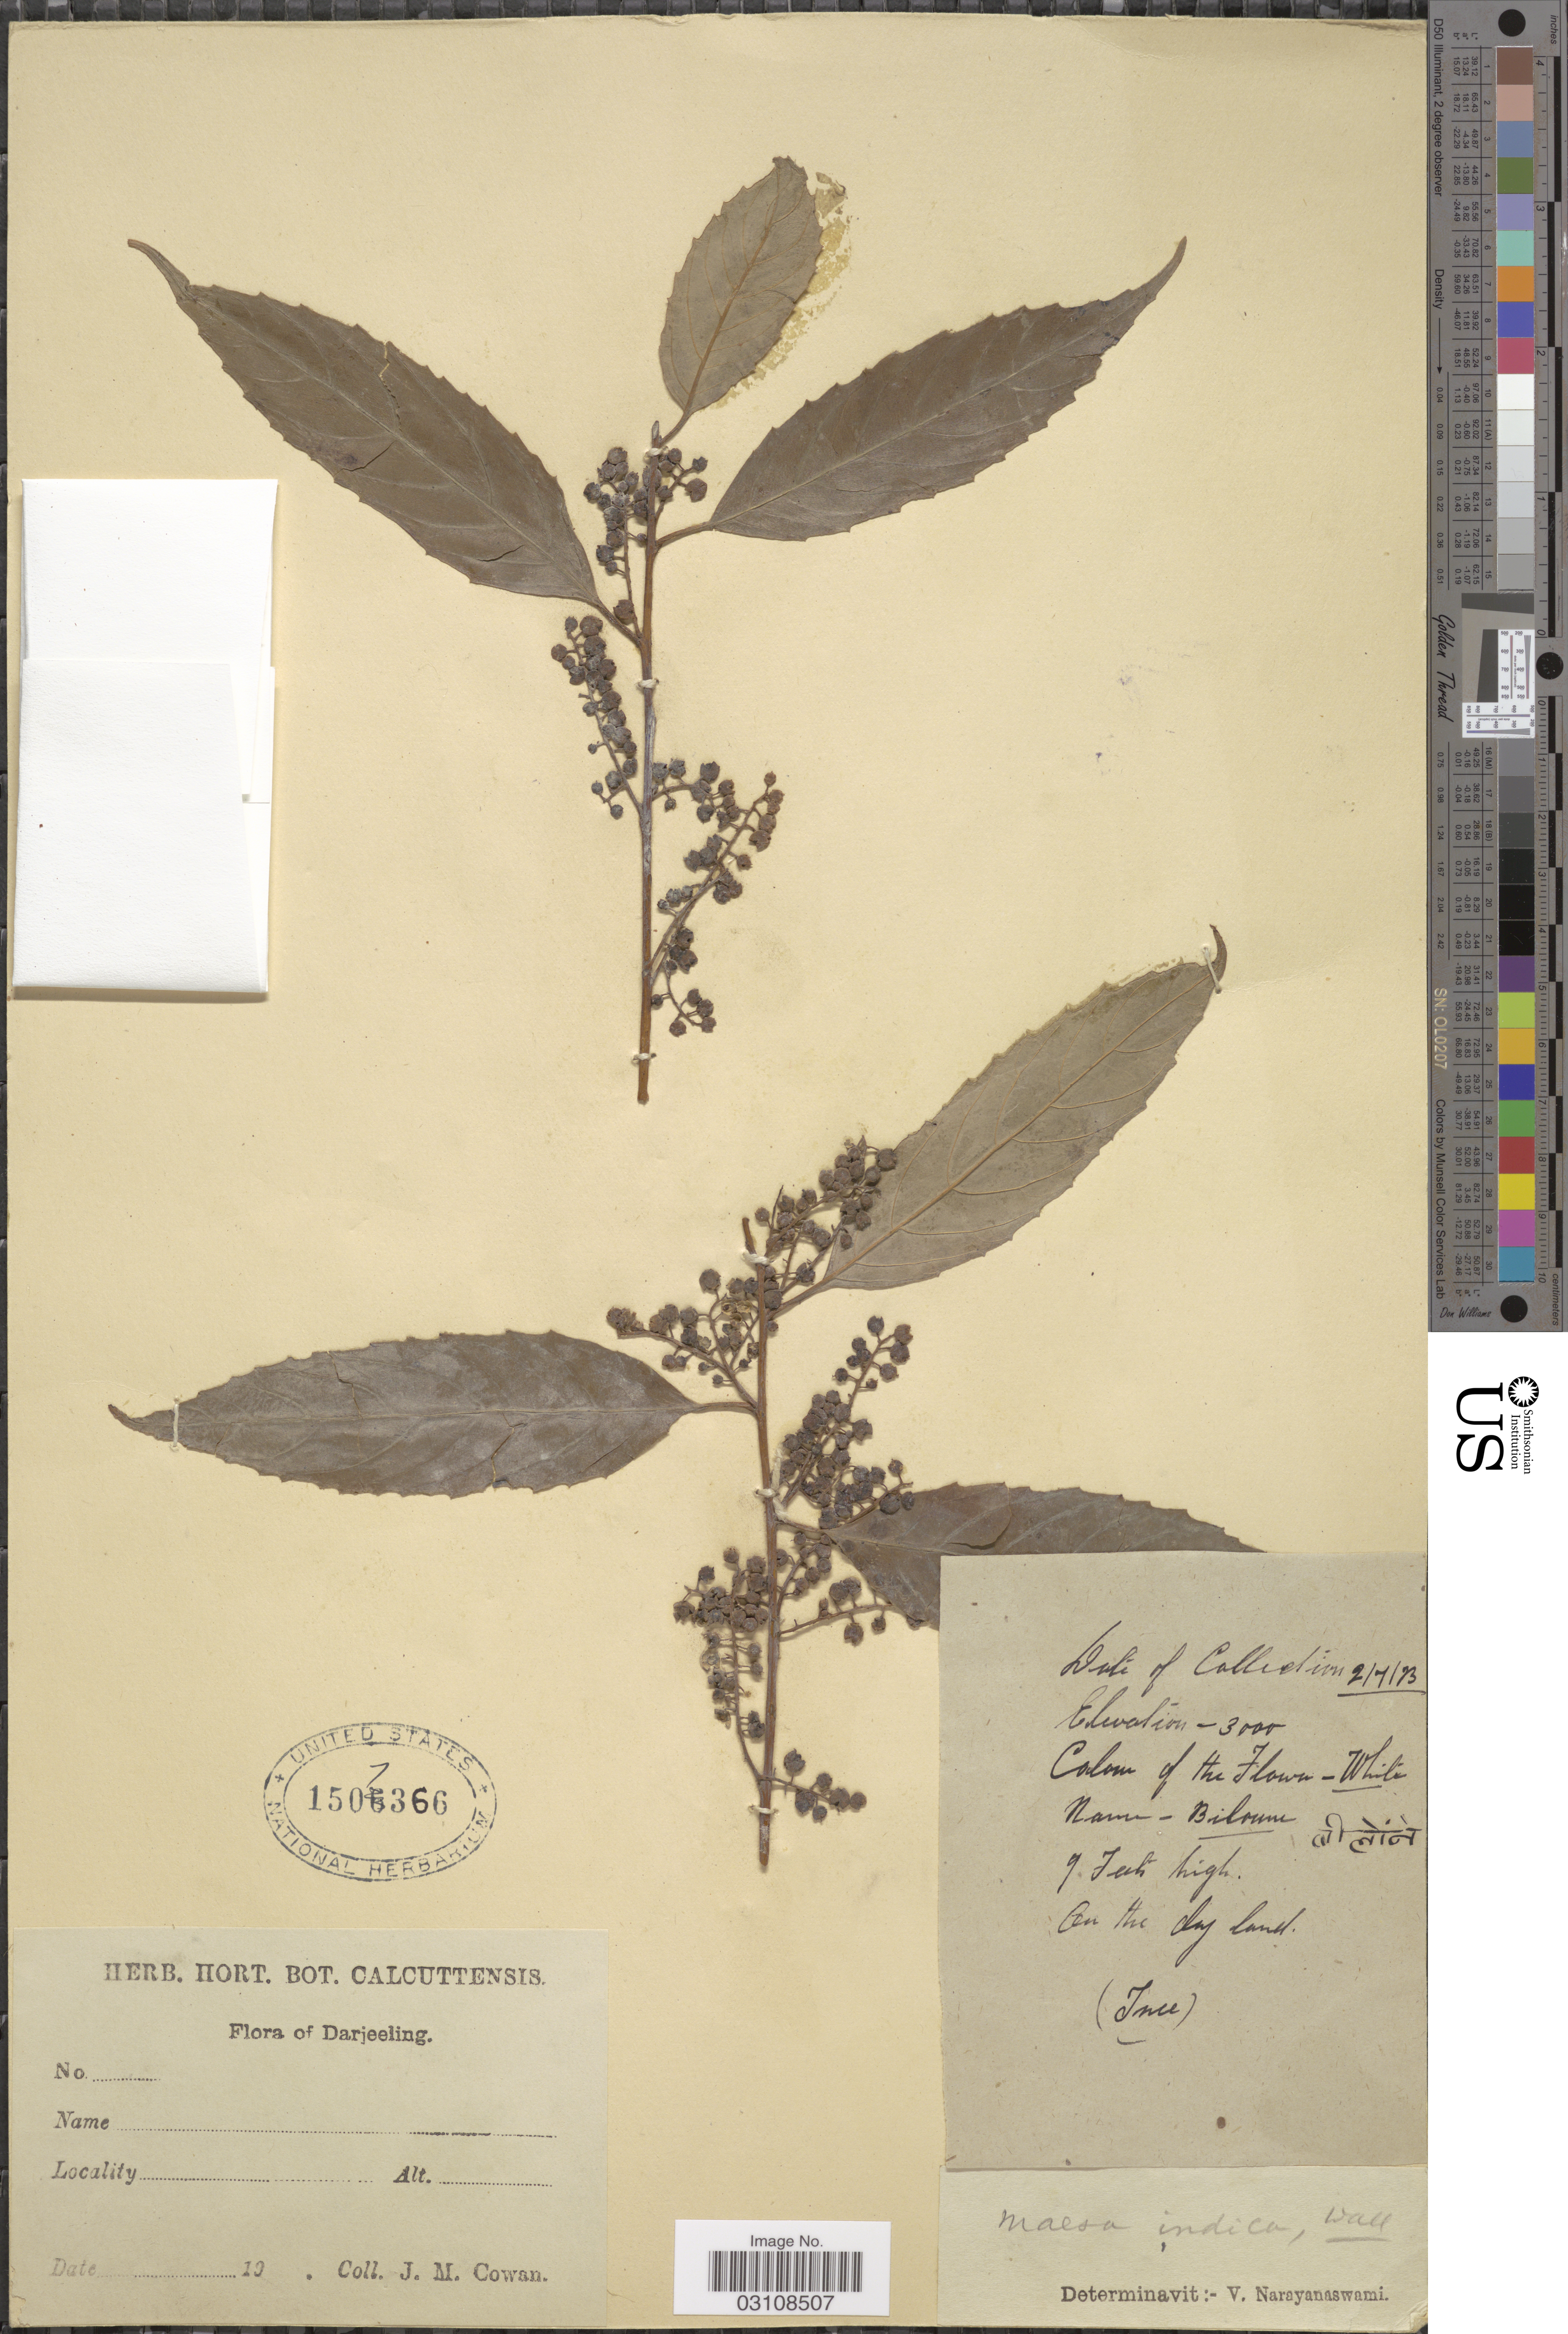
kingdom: Plantae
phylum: Tracheophyta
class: Magnoliopsida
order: Ericales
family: Primulaceae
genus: Maesa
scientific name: Maesa indica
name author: (Roxb.) A. DC.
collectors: J. M. Cowan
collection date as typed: Transcribed d/m/y: 2/7/23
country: India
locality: Darjeeling.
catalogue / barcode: US 1507366